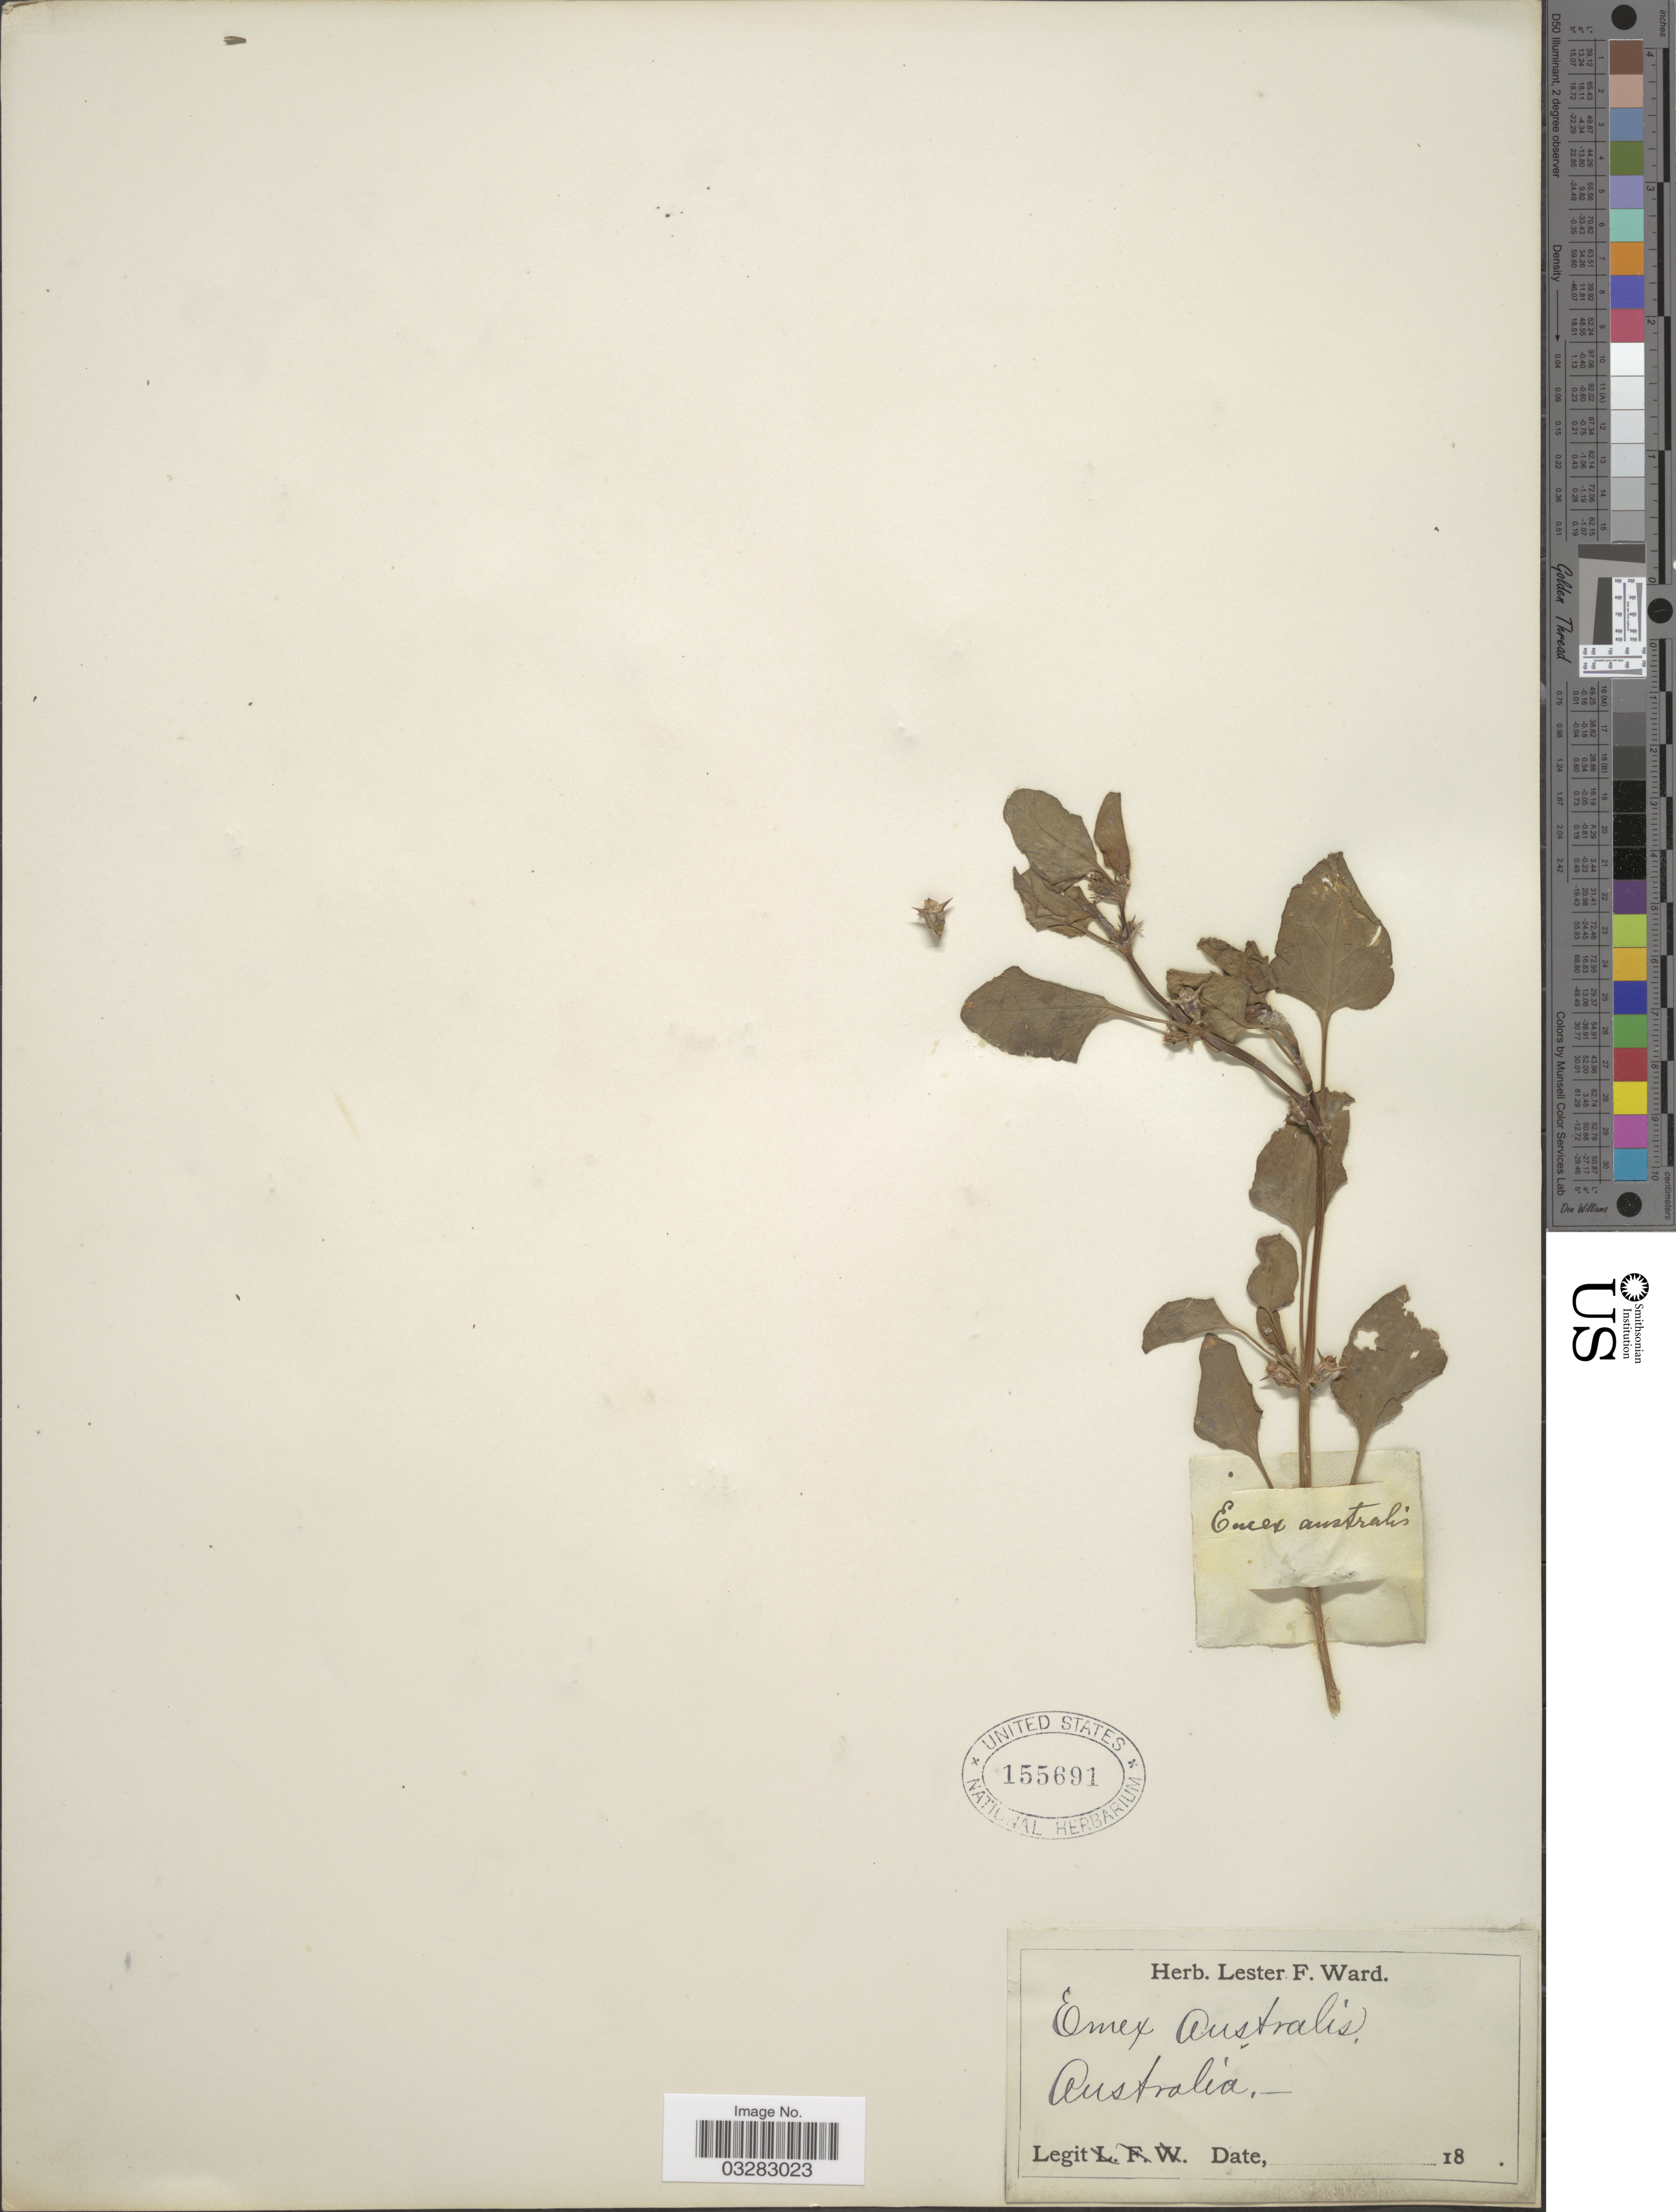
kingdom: Plantae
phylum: Tracheophyta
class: Magnoliopsida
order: Caryophyllales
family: Polygonaceae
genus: Rumex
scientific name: Rumex hypogaeus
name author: T.M. Schust. & Reveal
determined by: Strong, Mark T., (BOT), Smithsonian Institution - National Museum of Natural History (UNITED STATES)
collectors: ex herb. Lester F. Ward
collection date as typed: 18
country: Australia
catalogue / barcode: US 155691